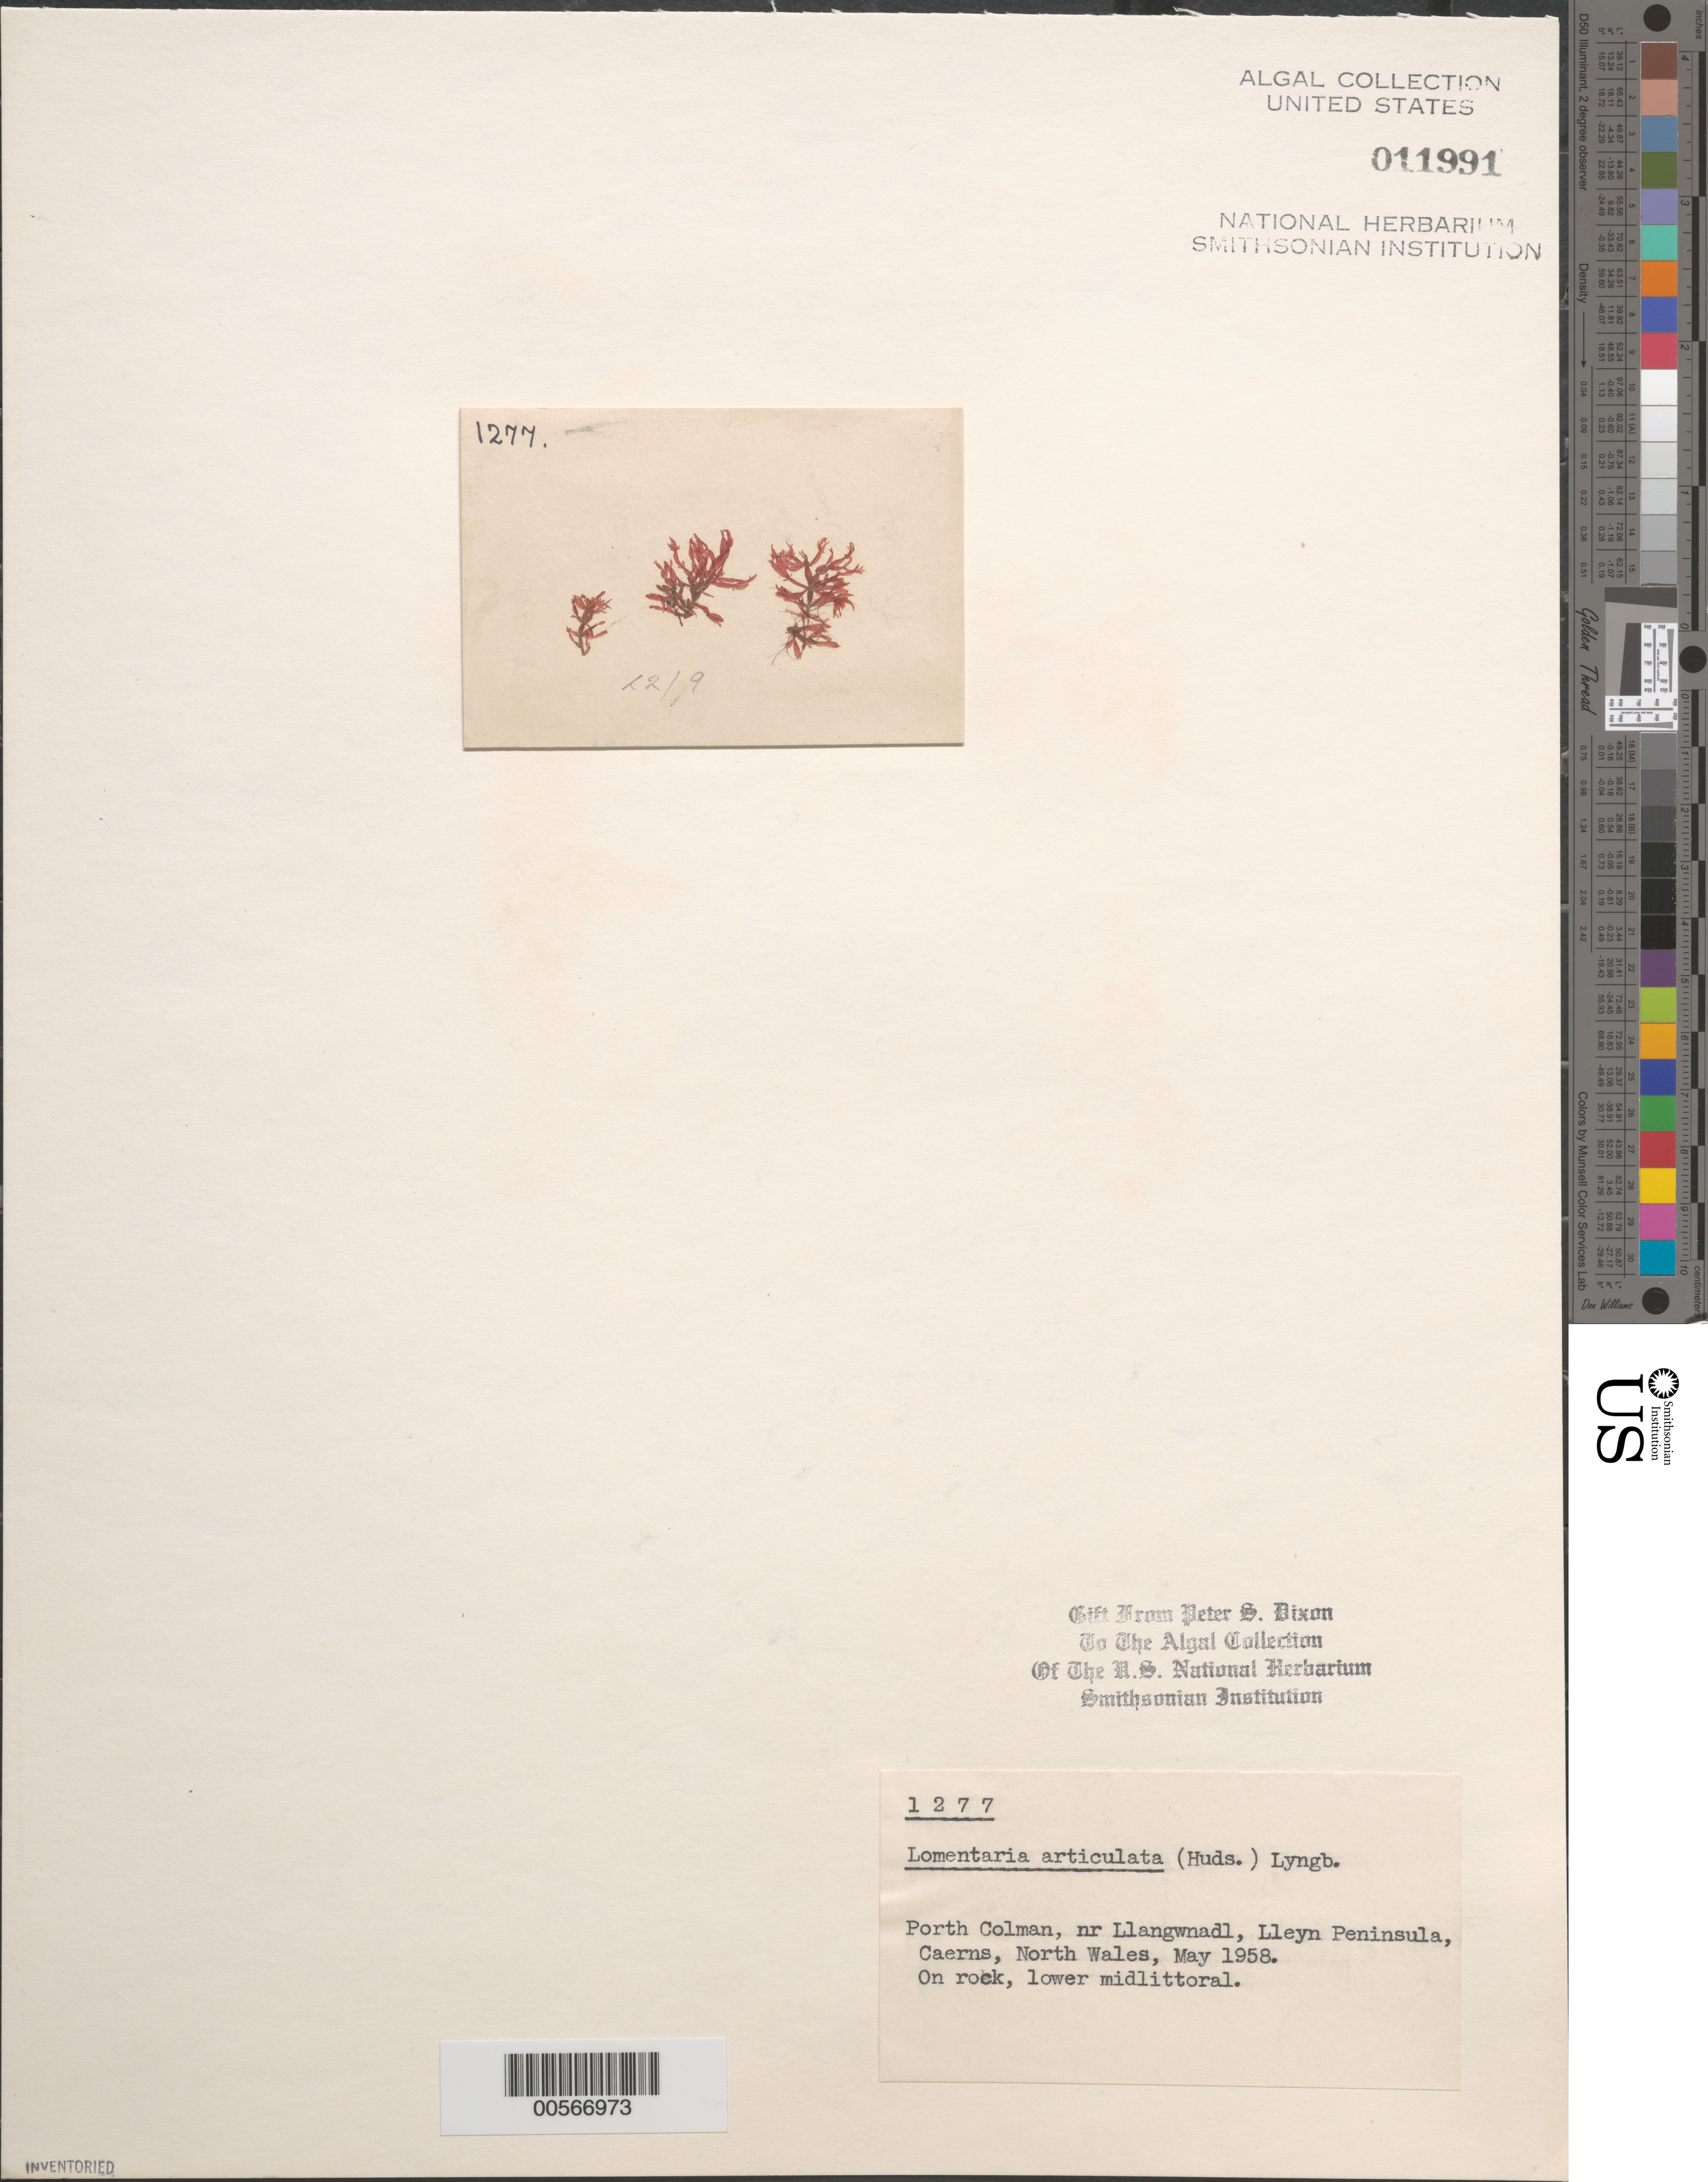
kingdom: Plantae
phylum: Rhodophyta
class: Florideophyceae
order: Rhodymeniales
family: Lomentariaceae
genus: Lomentaria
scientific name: Lomentaria articulata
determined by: Dixon, P. S.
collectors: P. S. Dixon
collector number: PSD 1277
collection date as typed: May 1958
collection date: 1958-05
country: United Kingdom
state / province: Wales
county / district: Gwynedd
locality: Porth Colman, near Llangwnadl, Lleyn Peninsula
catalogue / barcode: US 11991